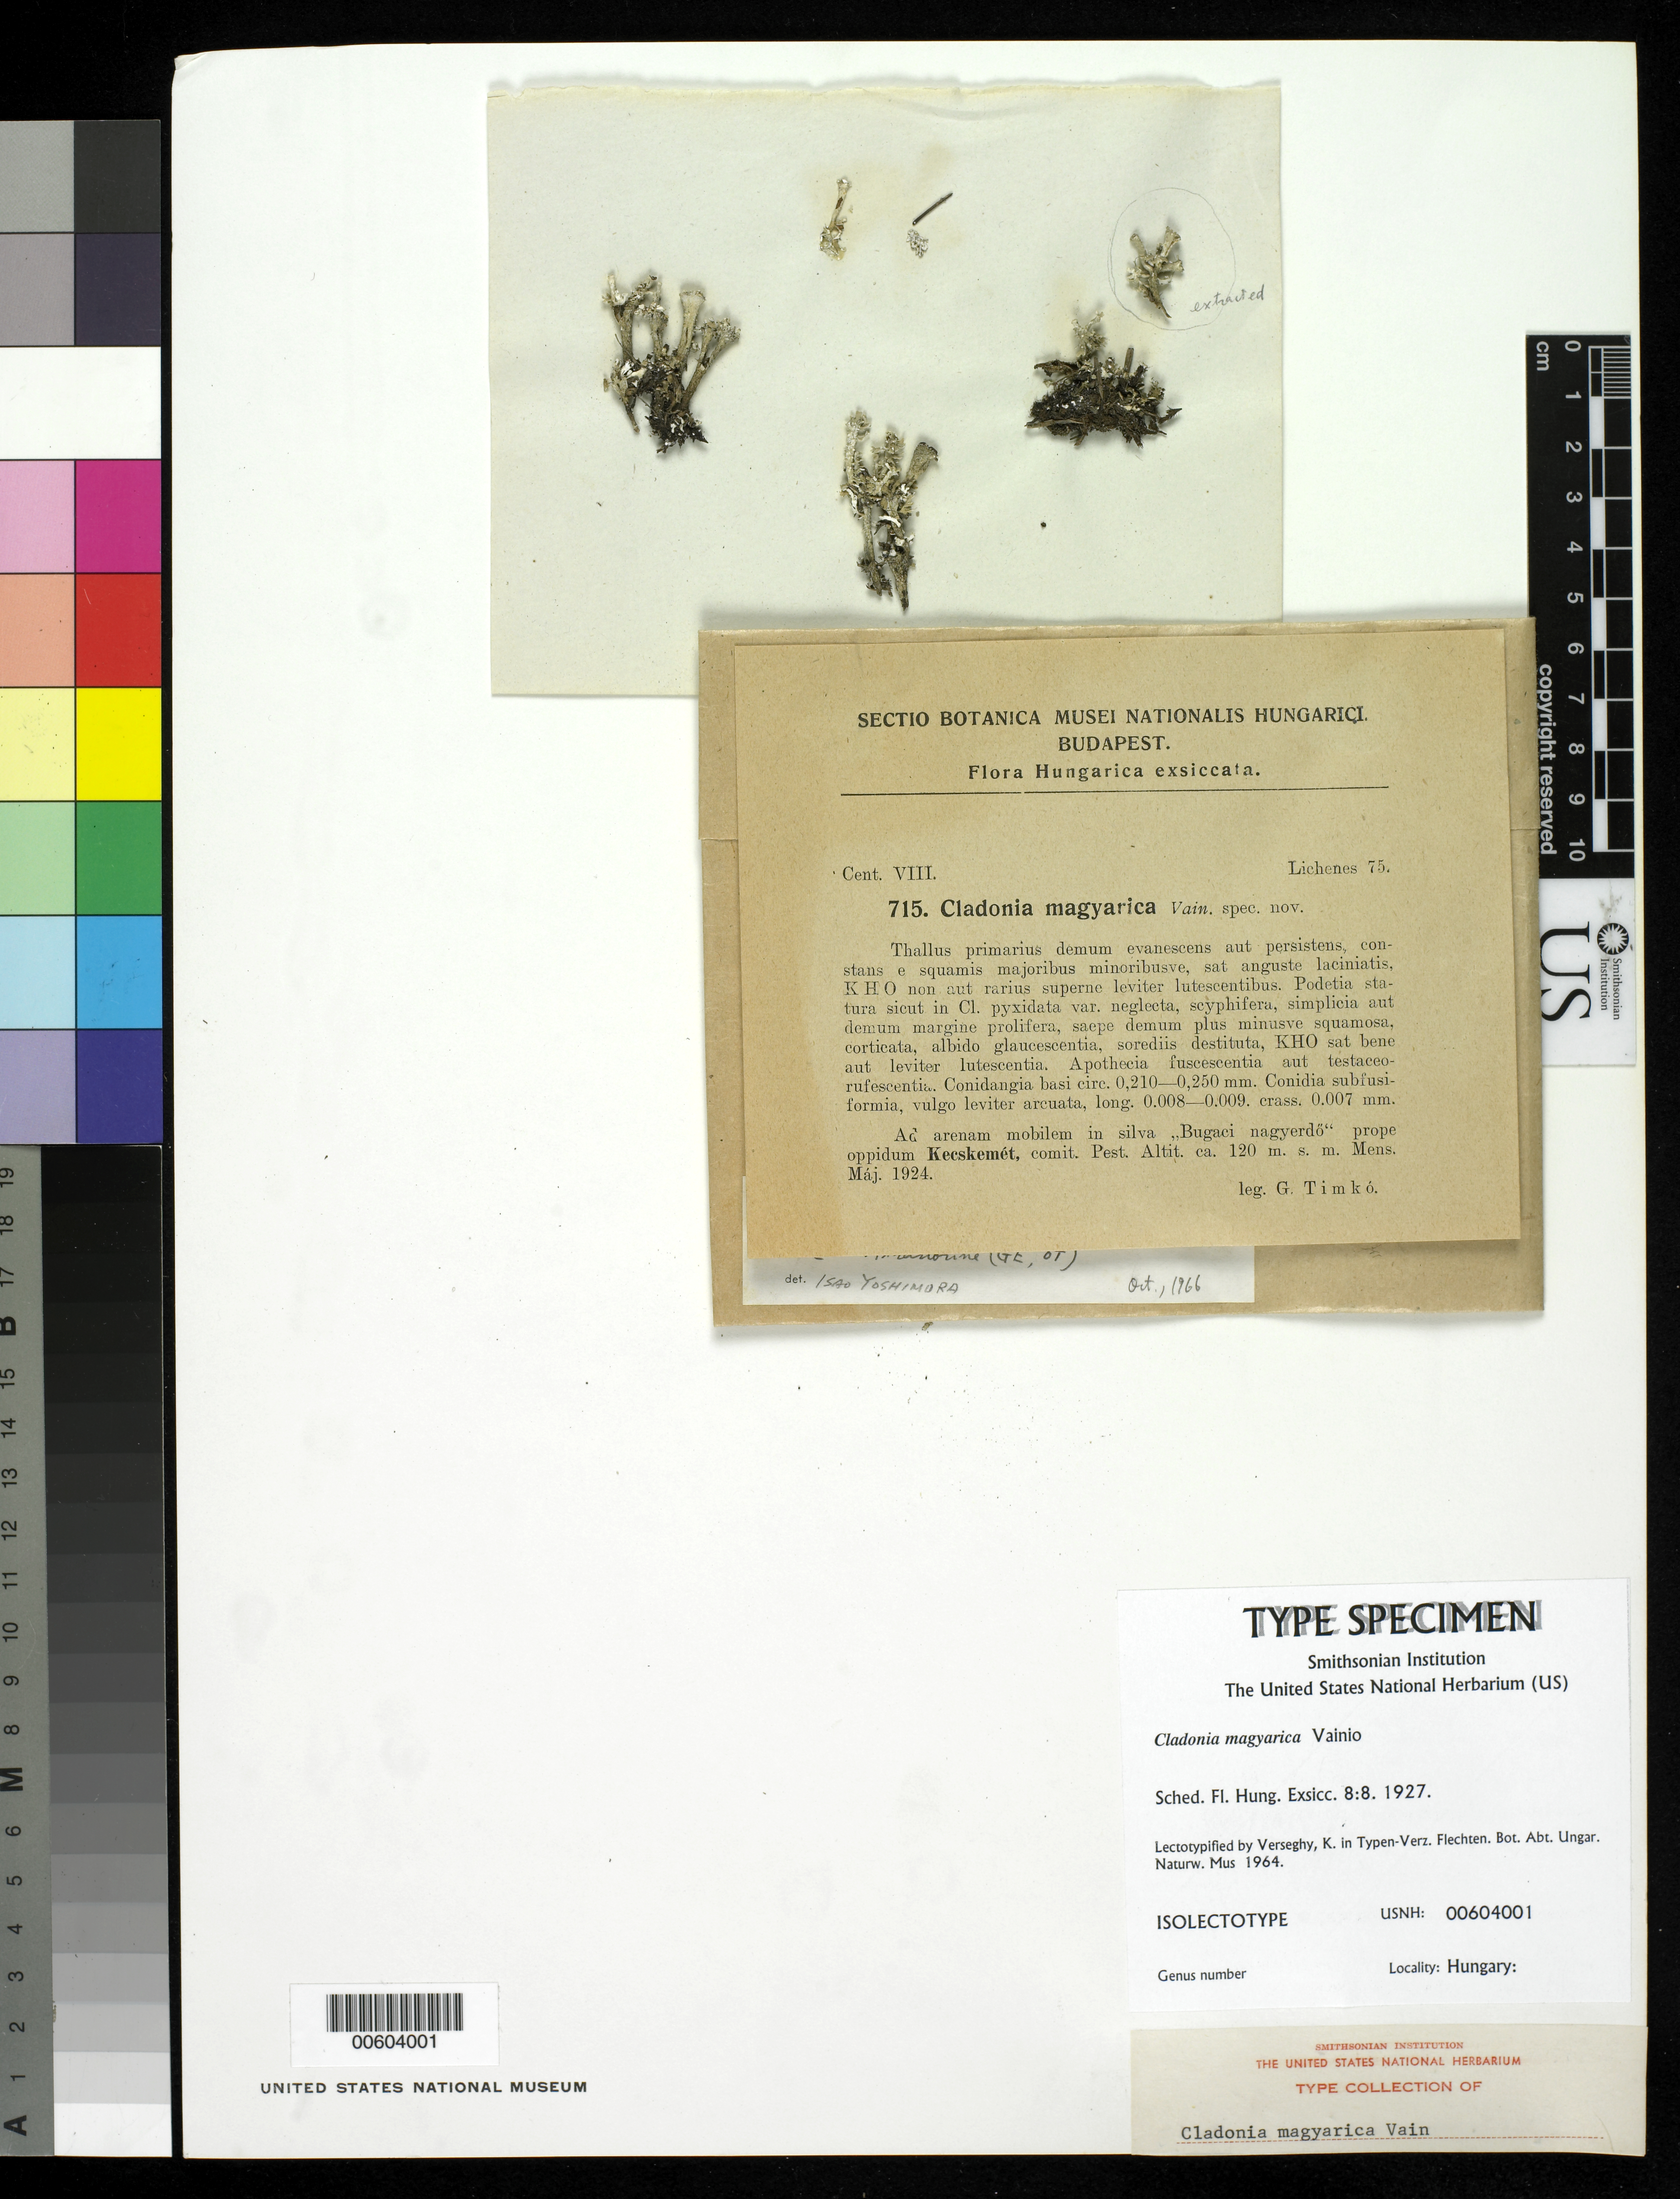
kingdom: Fungi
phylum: Ascomycota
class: Lecanoromycetes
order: Lecanorales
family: Cladoniaceae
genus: Cladonia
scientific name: Cladonia magyarica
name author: Vain.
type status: Isolectotype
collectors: G. Timko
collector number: Fl. Hung. Exs. 715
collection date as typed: May 1924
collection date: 1924-05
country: Hungary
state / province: Pest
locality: In silva Bugaci Nagyerdo, prope oppidum Kecskemet. [In Bugaci Nagyerdo Forest, near town of Kecskemet.]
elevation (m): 120